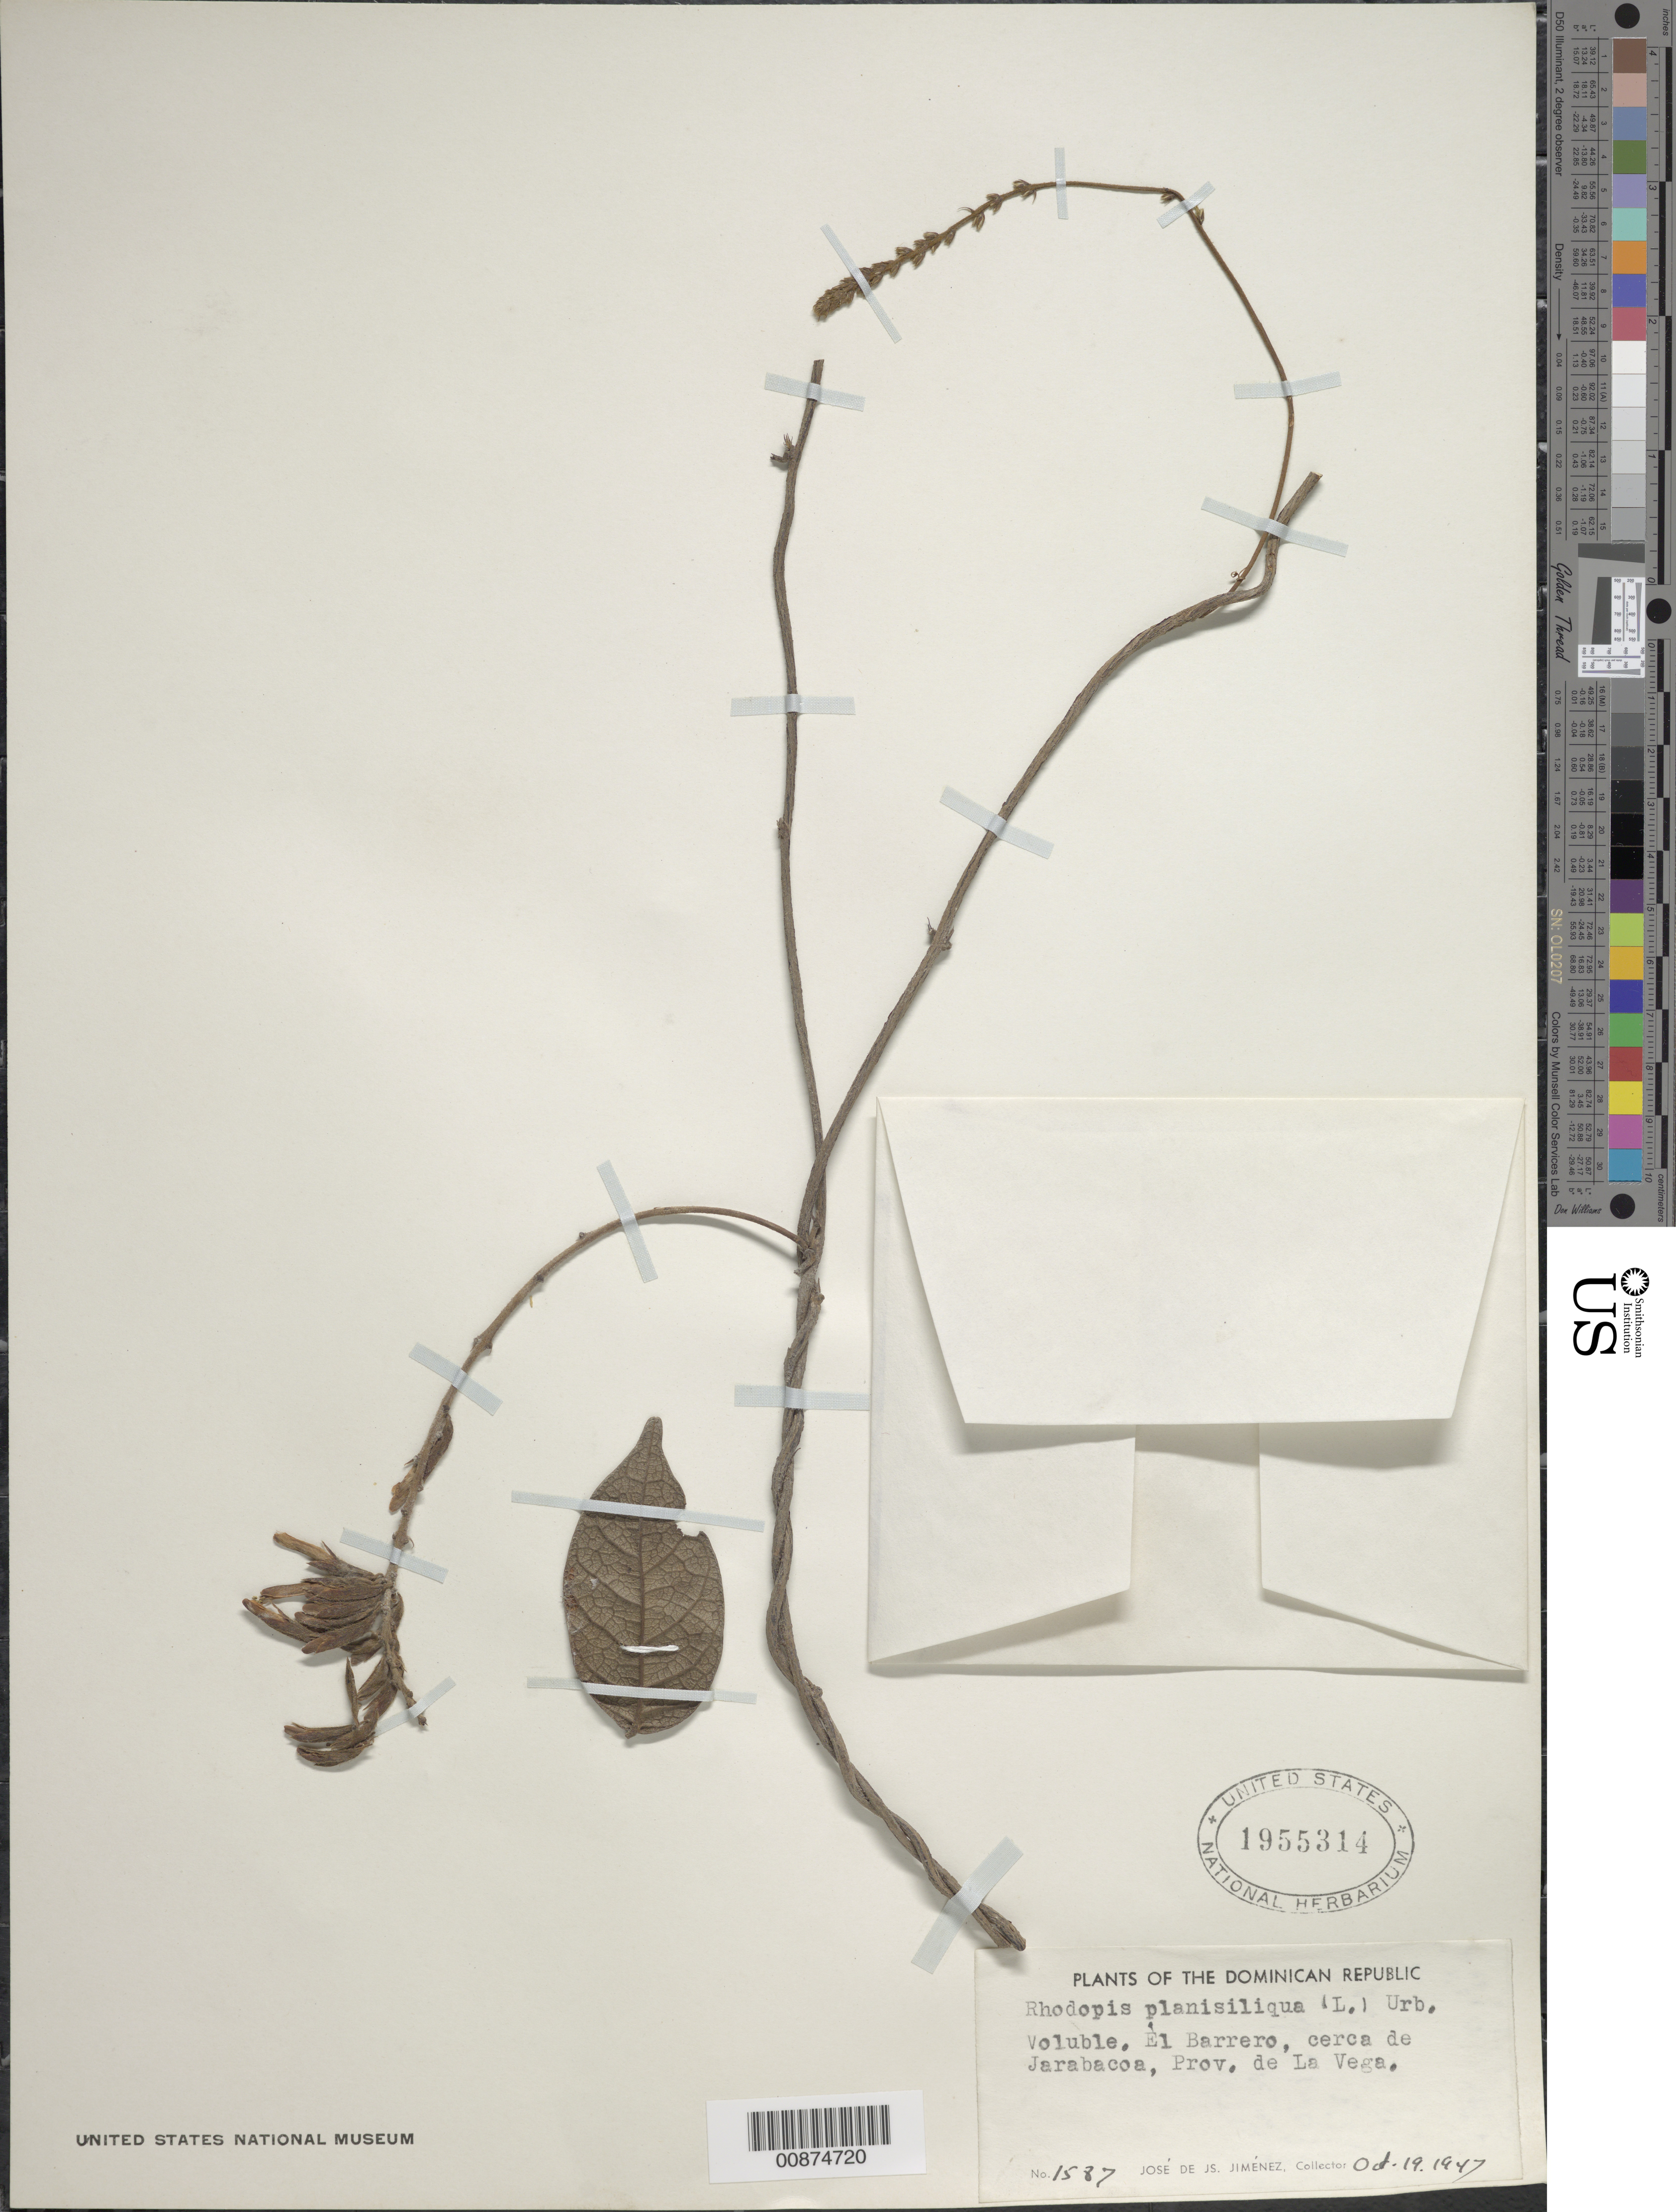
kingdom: Plantae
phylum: Tracheophyta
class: Magnoliopsida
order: Fabales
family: Fabaceae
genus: Rhodopis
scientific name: Rhodopis planisiliqua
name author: (L.) Urb.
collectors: J. J. Jiménez Almonte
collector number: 1587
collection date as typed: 19 Oct 1947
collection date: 1947-10-19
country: Dominican Republic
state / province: La Vega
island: Hispaniola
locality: El Berrero, cerca de Jarabacoa.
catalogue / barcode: US 1955314